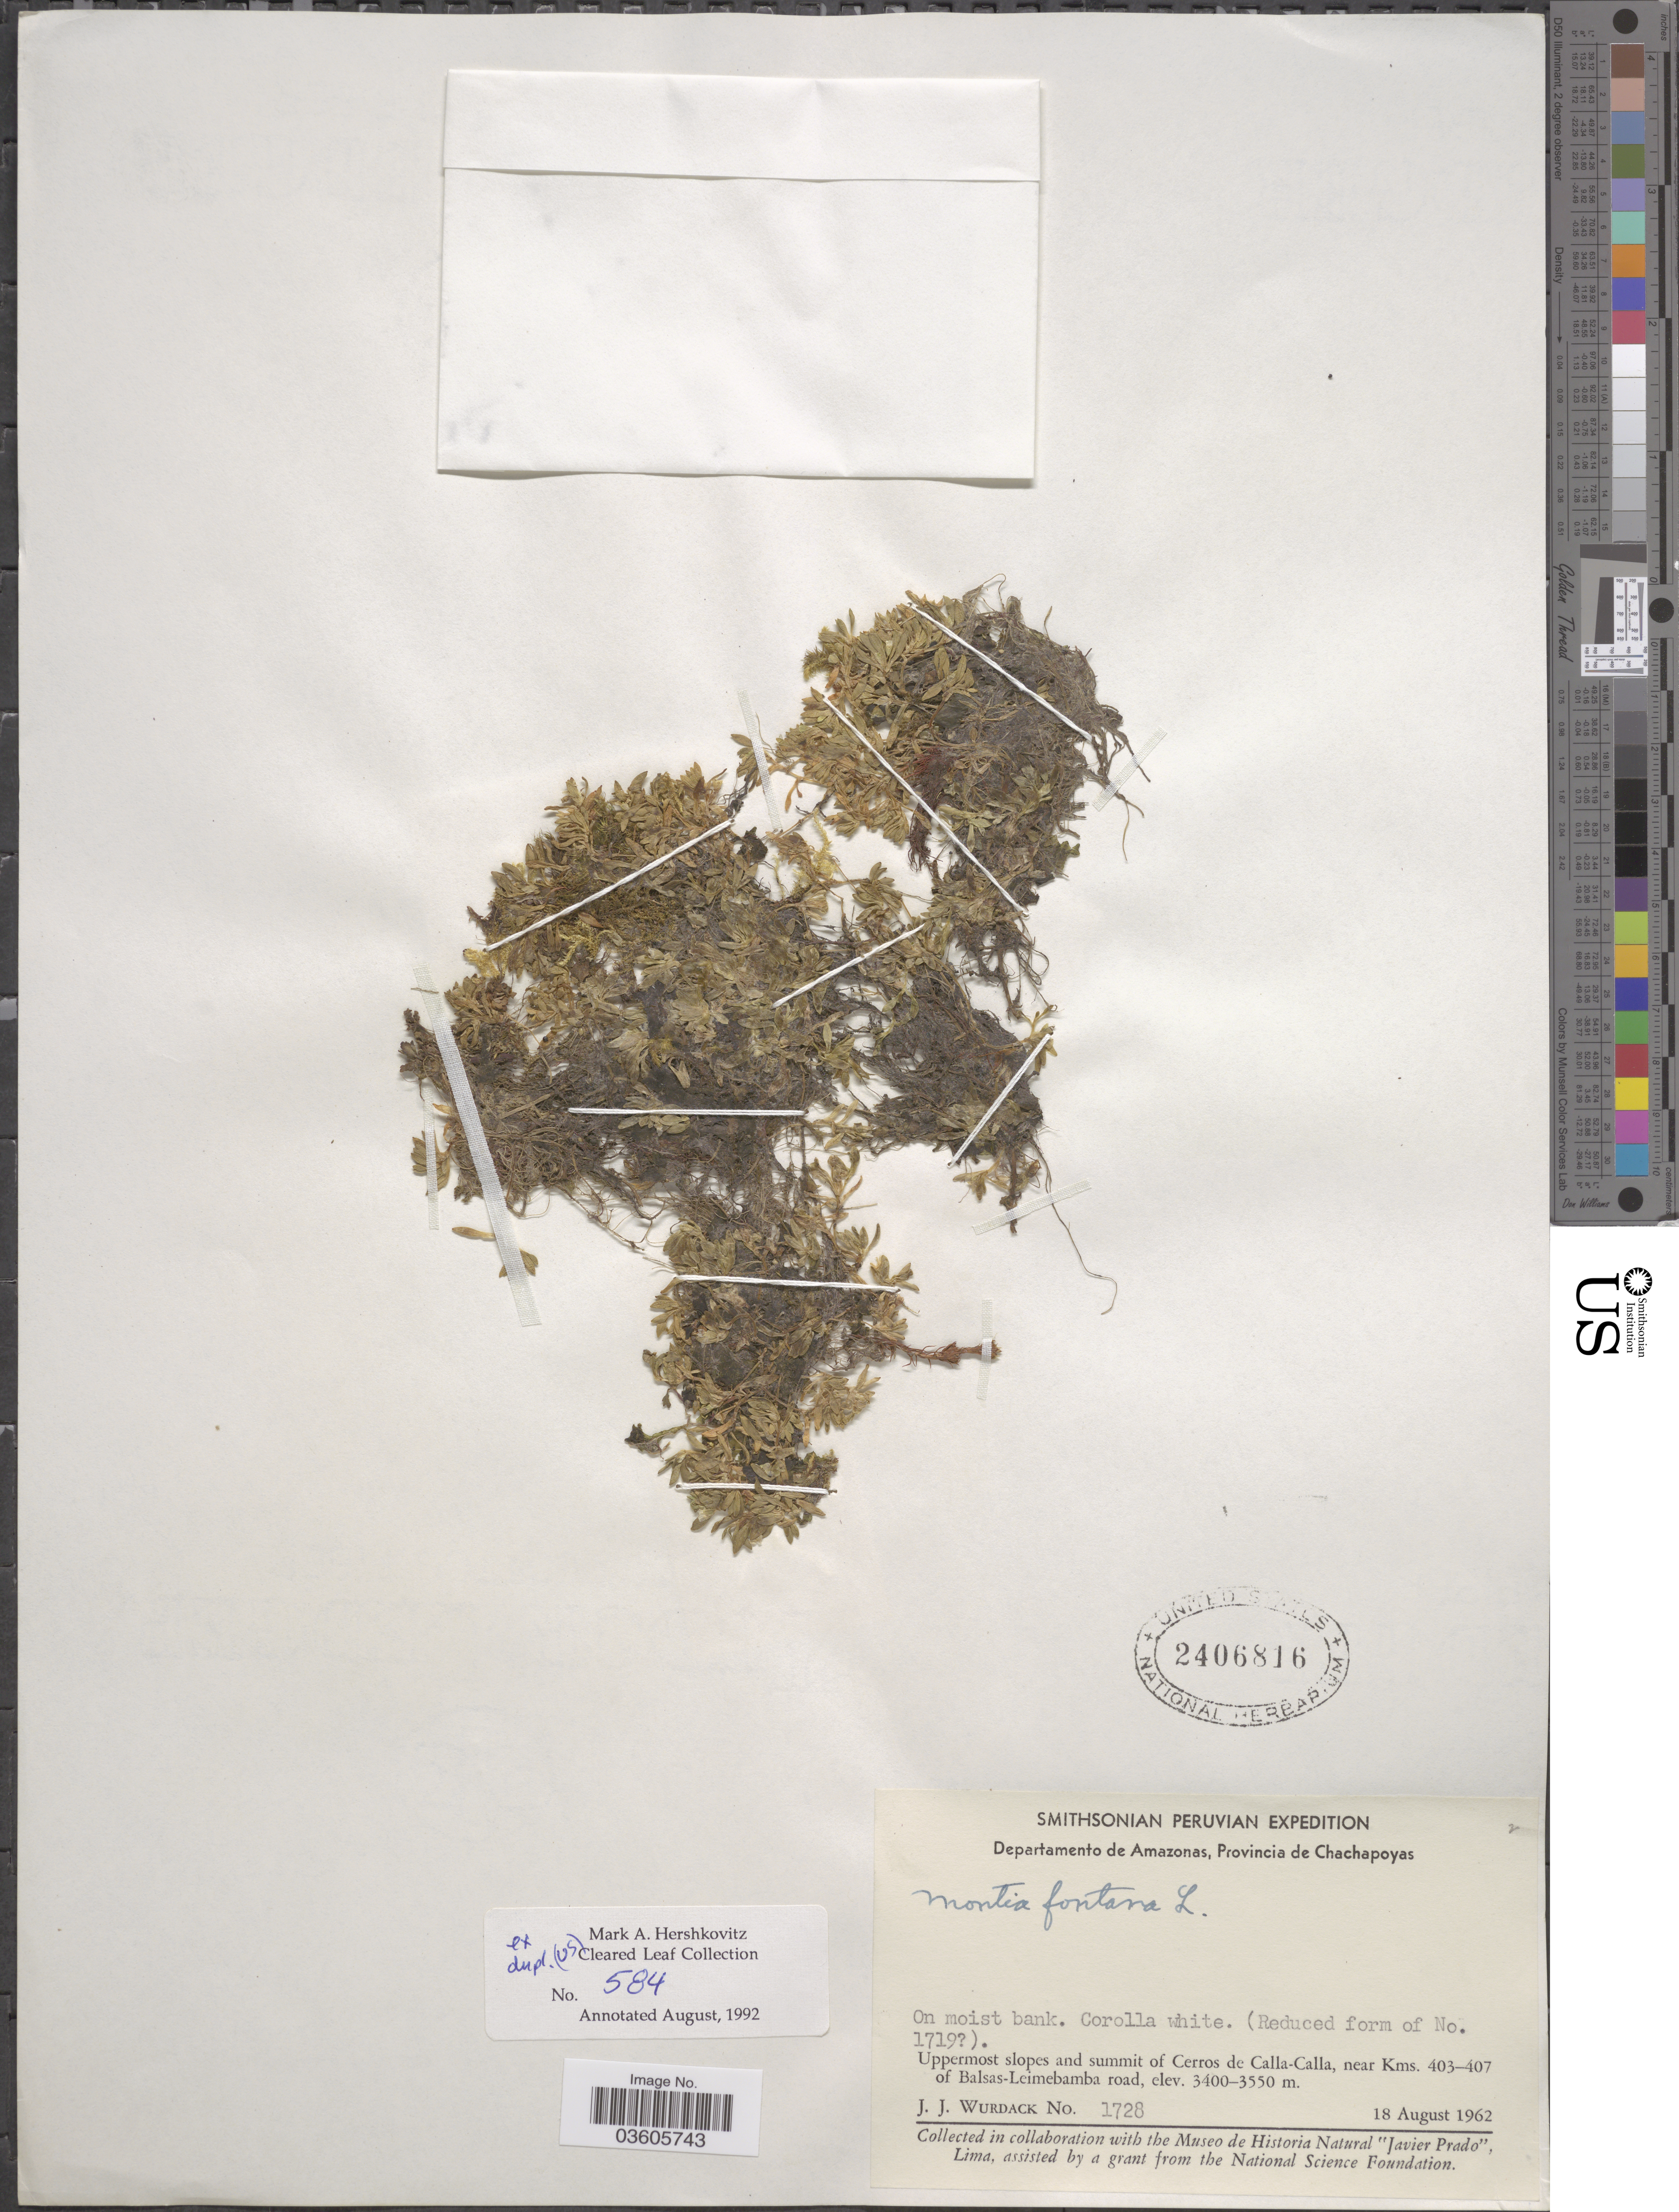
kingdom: Plantae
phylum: Tracheophyta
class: Magnoliopsida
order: Caryophyllales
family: Montiaceae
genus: Montia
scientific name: Montia fontana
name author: L.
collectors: J. J. Wurdack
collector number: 1728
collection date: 1962-08-18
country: Peru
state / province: Amazonas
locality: Departamento de Amazonas, Provincia de Chachapoyas. Uppermost slopes and summit of Cerros de Calla-Calla, near Kms. 403-407 of Balsas-Leimebamba road.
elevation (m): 3400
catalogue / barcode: US 2406816